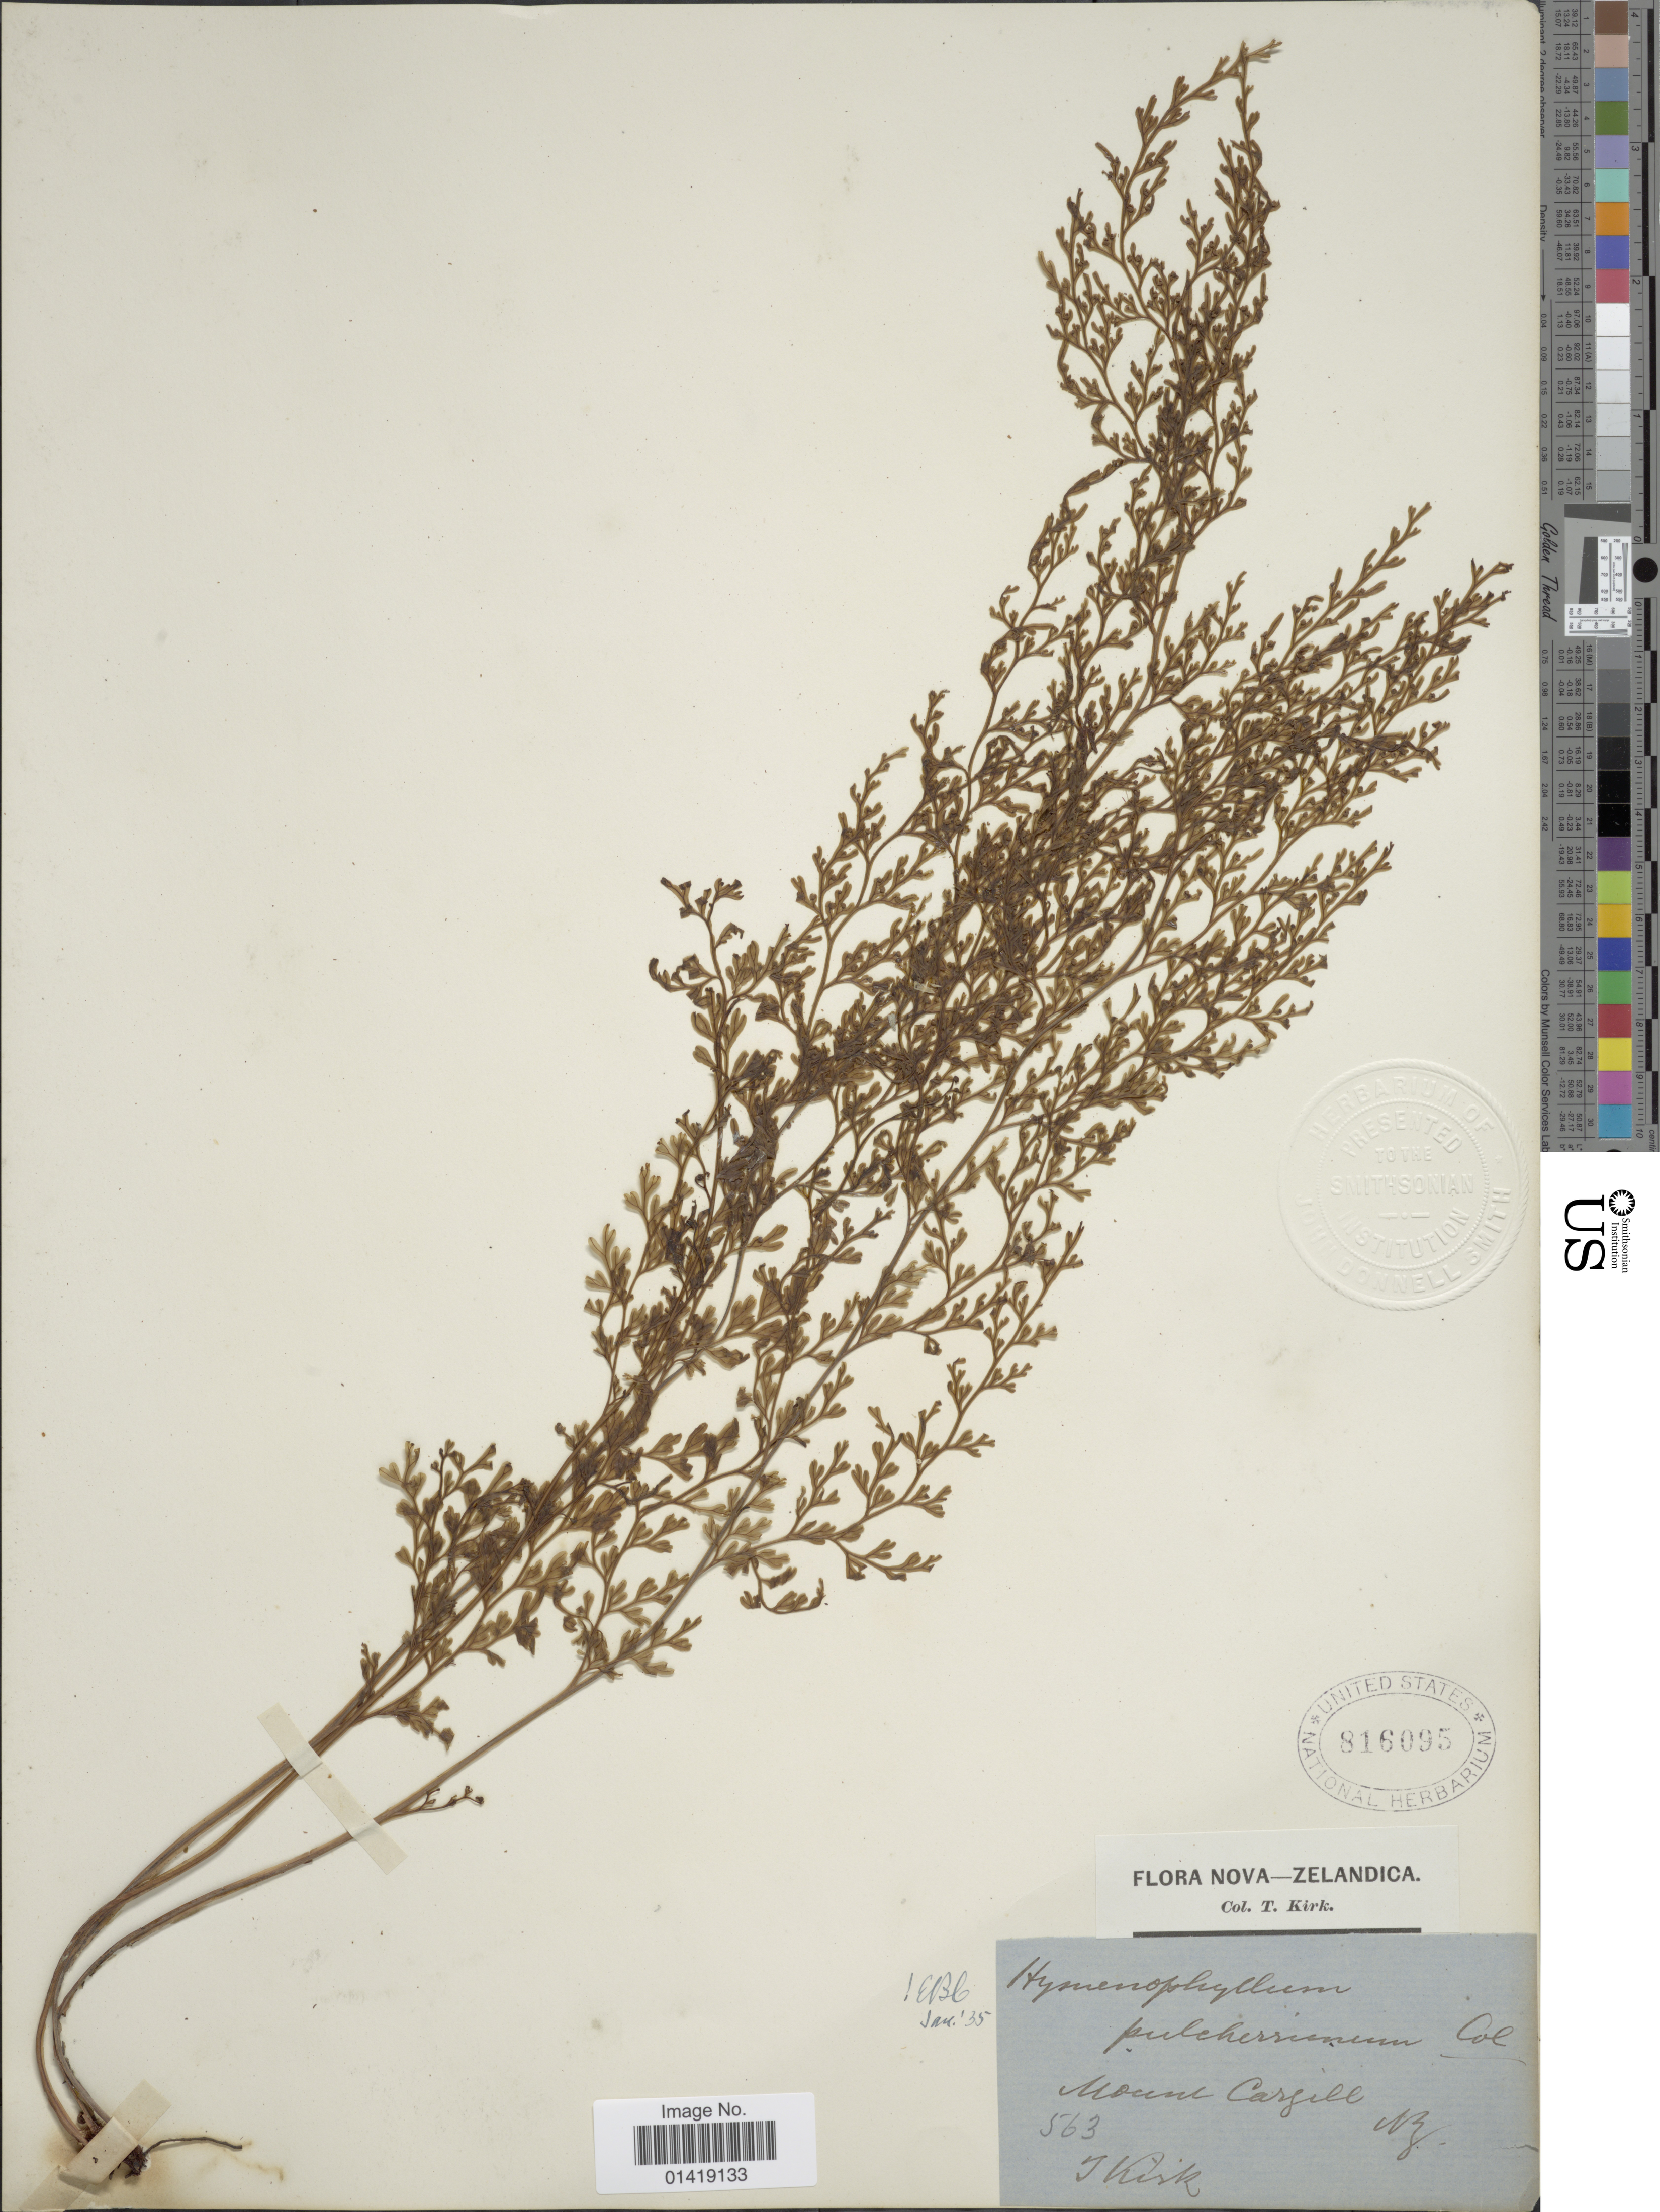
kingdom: Plantae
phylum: Tracheophyta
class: Polypodiopsida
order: Hymenophyllales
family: Hymenophyllaceae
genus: Hymenophyllum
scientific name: Hymenophyllum pulcherrimum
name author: Colenso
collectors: T. Kirk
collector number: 563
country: New Zealand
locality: Mount Cargill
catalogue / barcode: US 816095